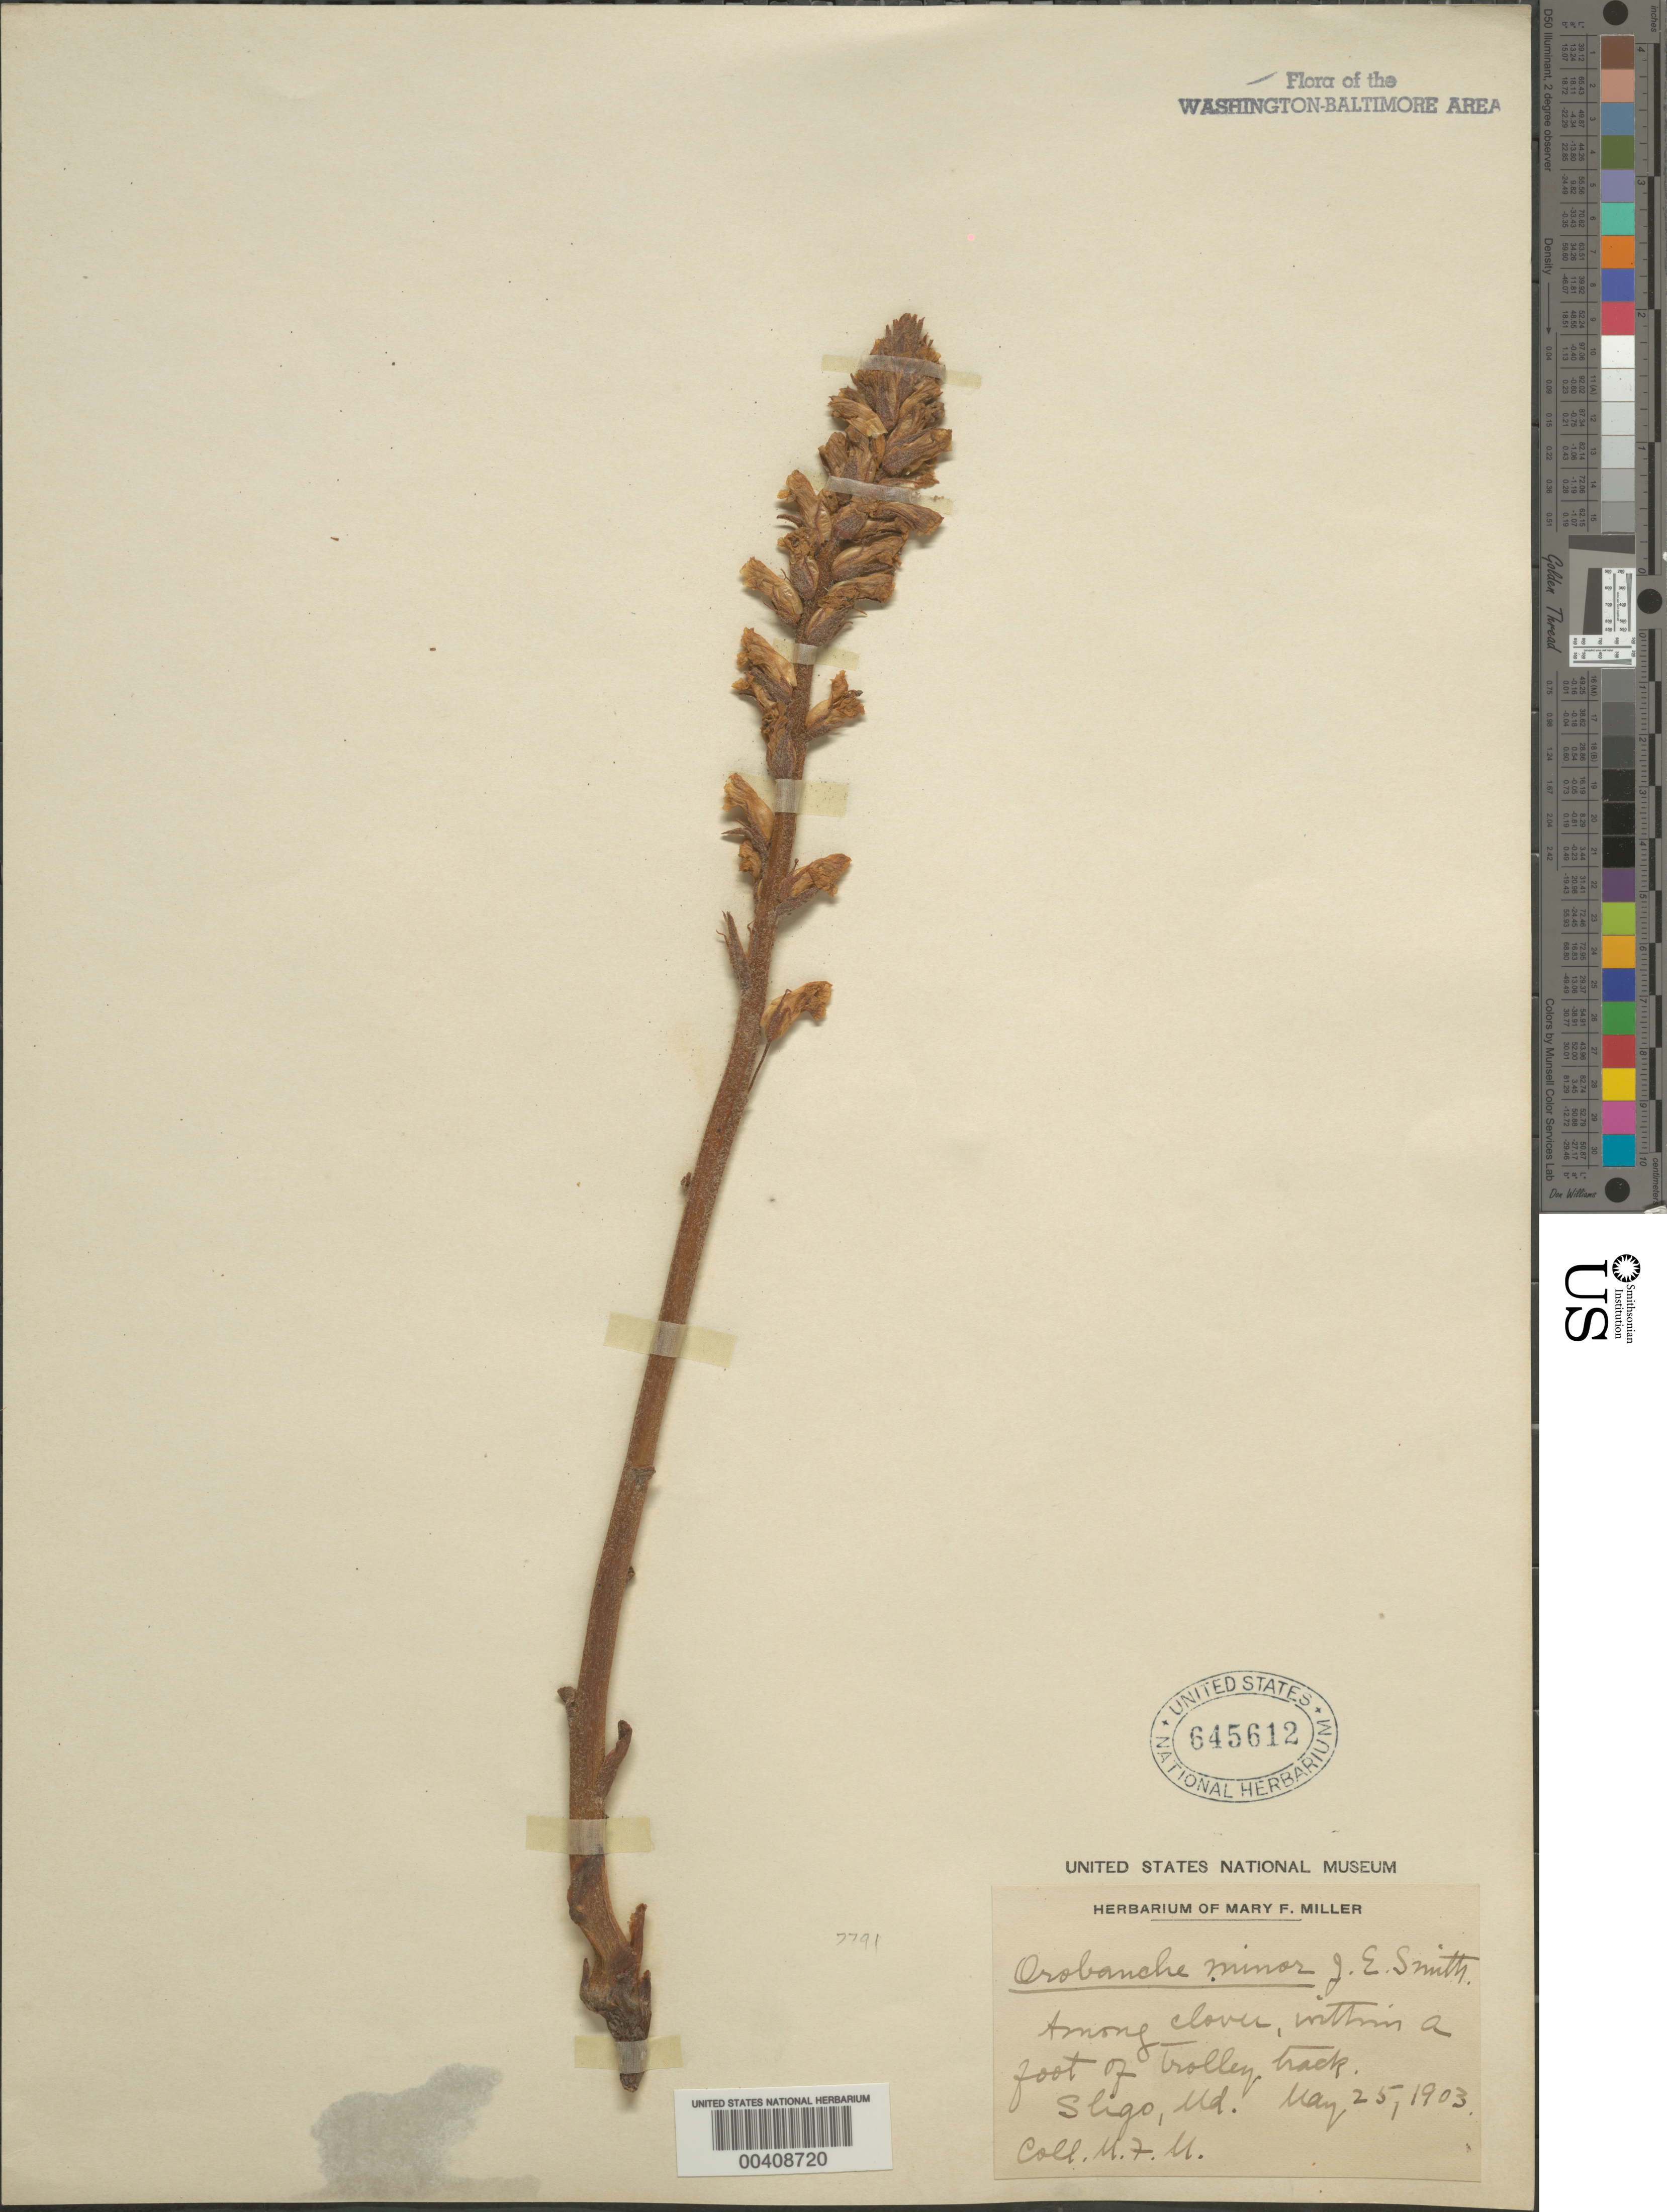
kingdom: Plantae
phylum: Tracheophyta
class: Magnoliopsida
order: Lamiales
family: Orobanchaceae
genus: Orobanche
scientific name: Orobanche minor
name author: Sm.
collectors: M. F. Miller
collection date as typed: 25 May 1903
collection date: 1903-05-25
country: United States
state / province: Maryland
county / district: Montgomery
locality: Sligo, within a foot of Trolley Track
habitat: Among clover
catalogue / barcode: US 645612